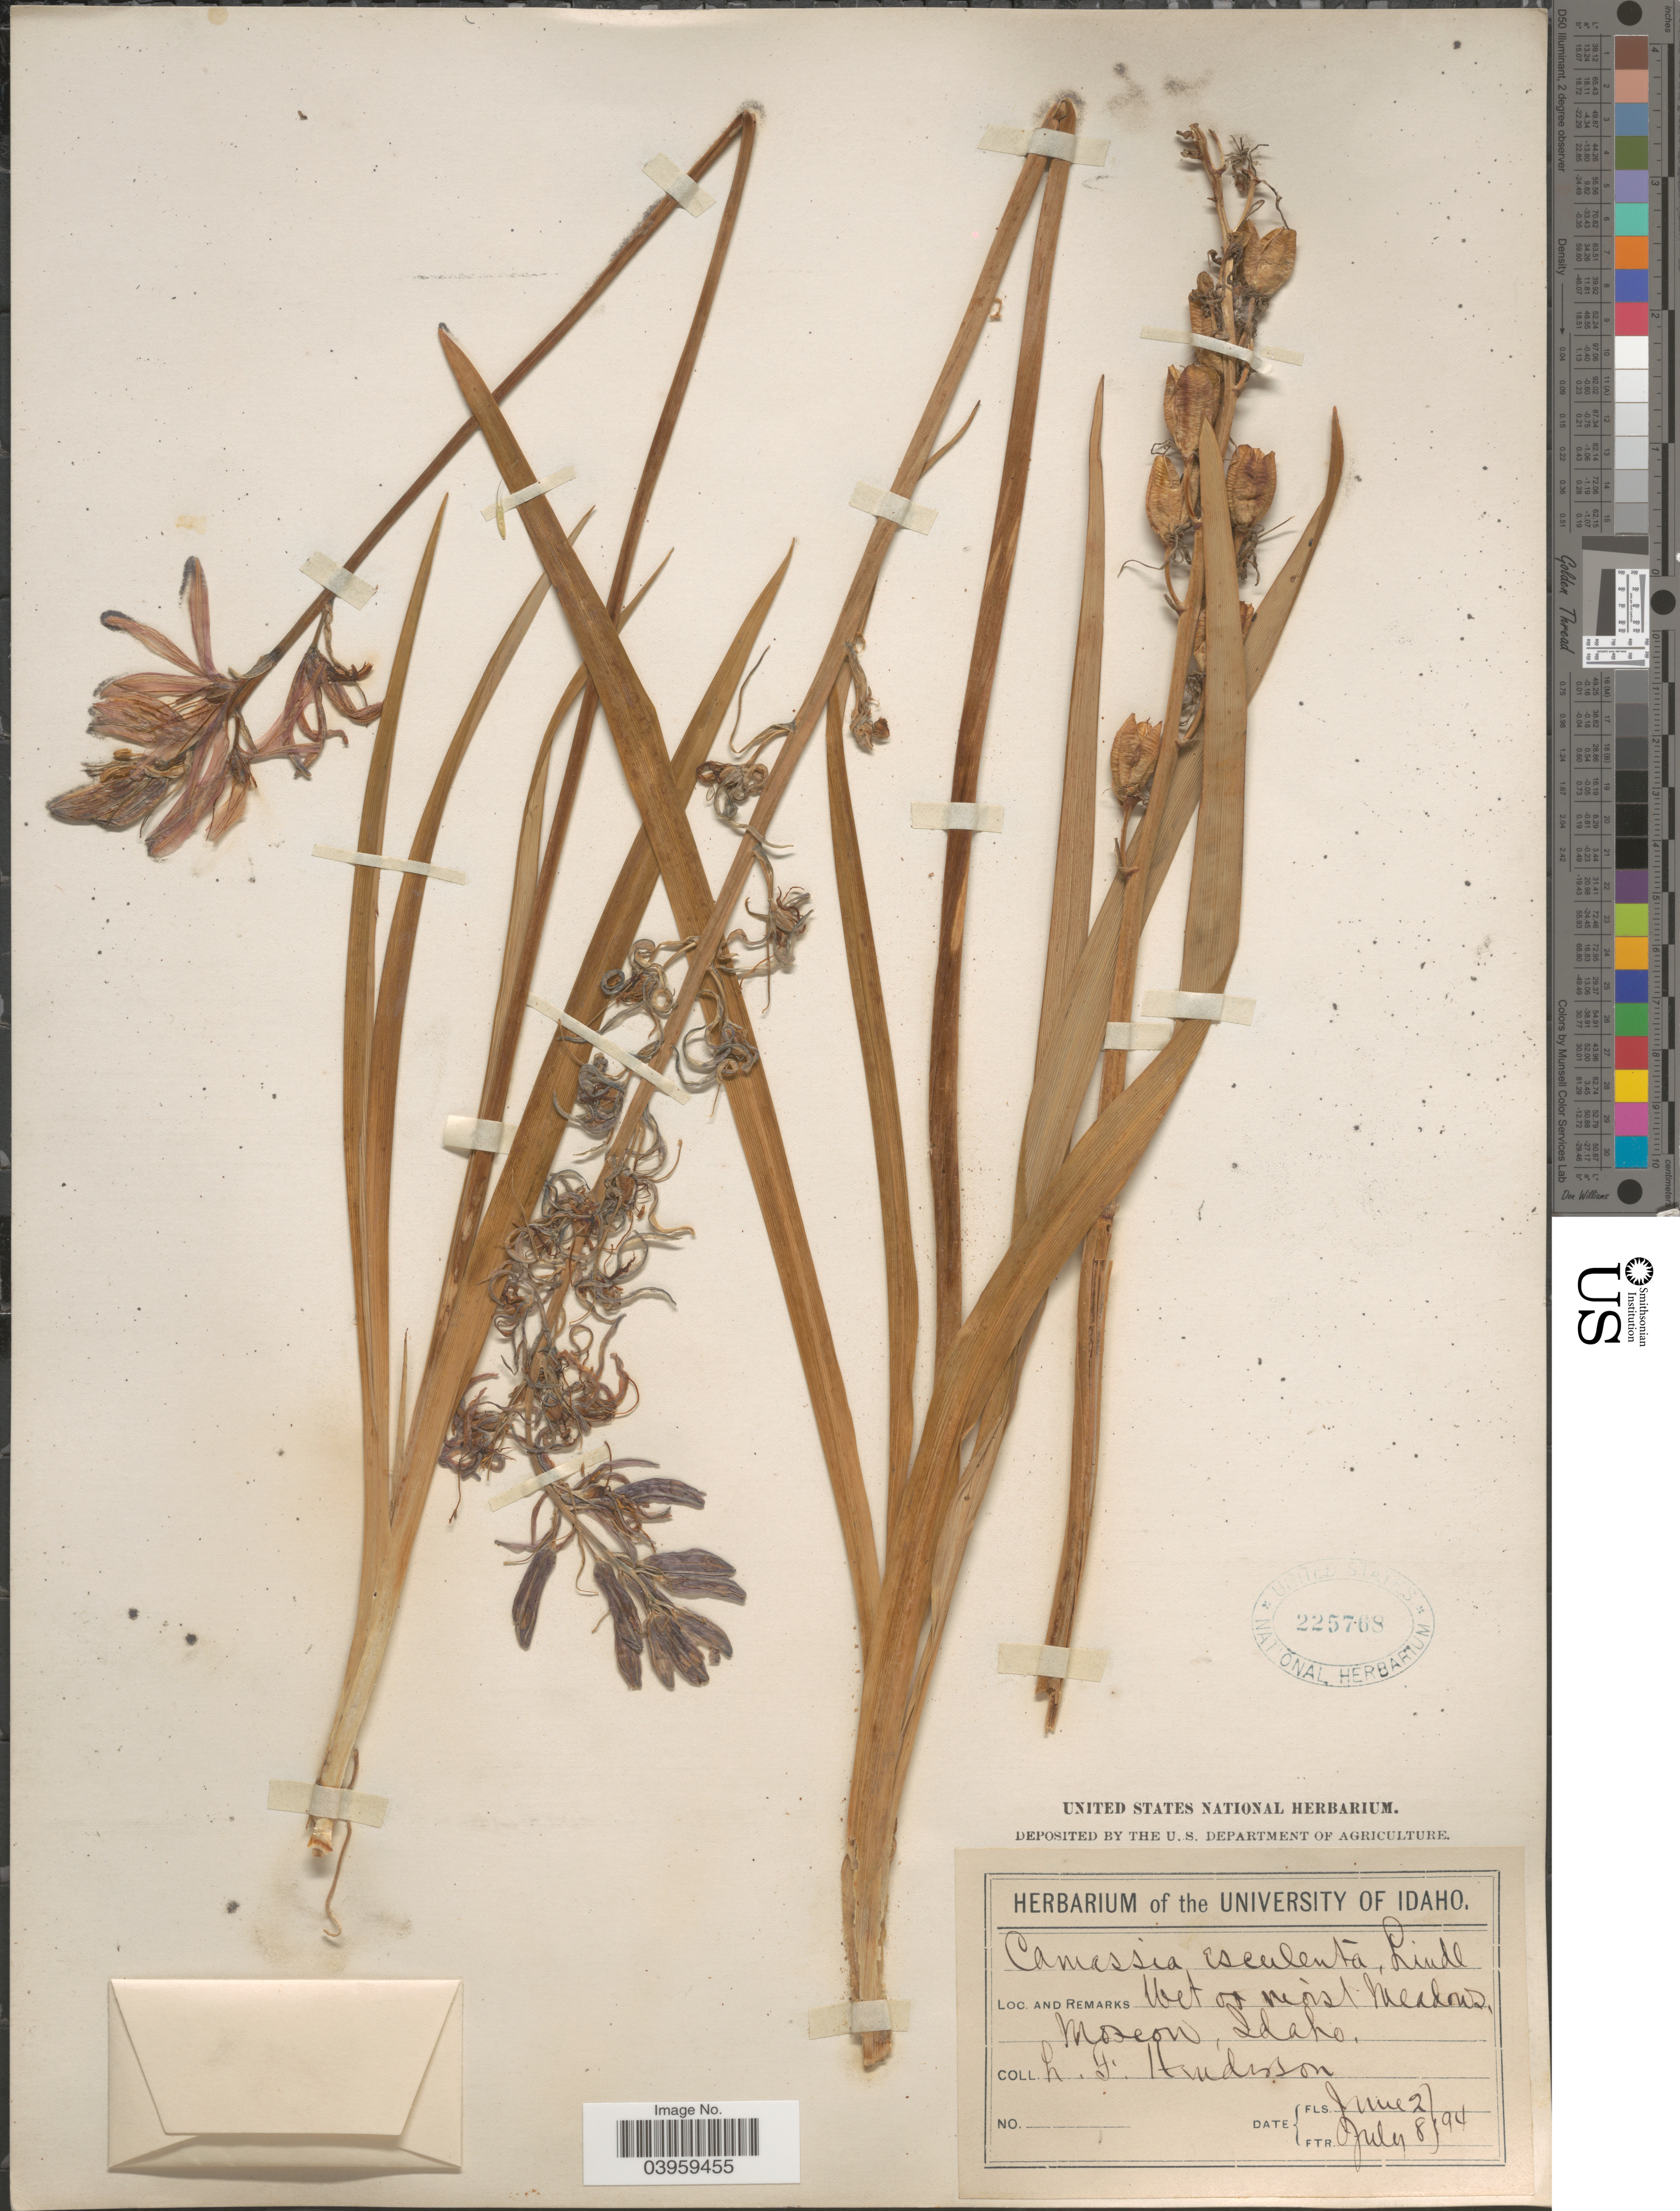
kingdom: Plantae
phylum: Tracheophyta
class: Liliopsida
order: Asparagales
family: Asparagaceae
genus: Camassia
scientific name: Camassia quamash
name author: (Pursh) Greene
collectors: L. Henderson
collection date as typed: Transcribed d/m/y: 2/6/94 to 8/7/94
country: United States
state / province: Idaho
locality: Wet or moist meadows. Moscow.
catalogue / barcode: US 225768